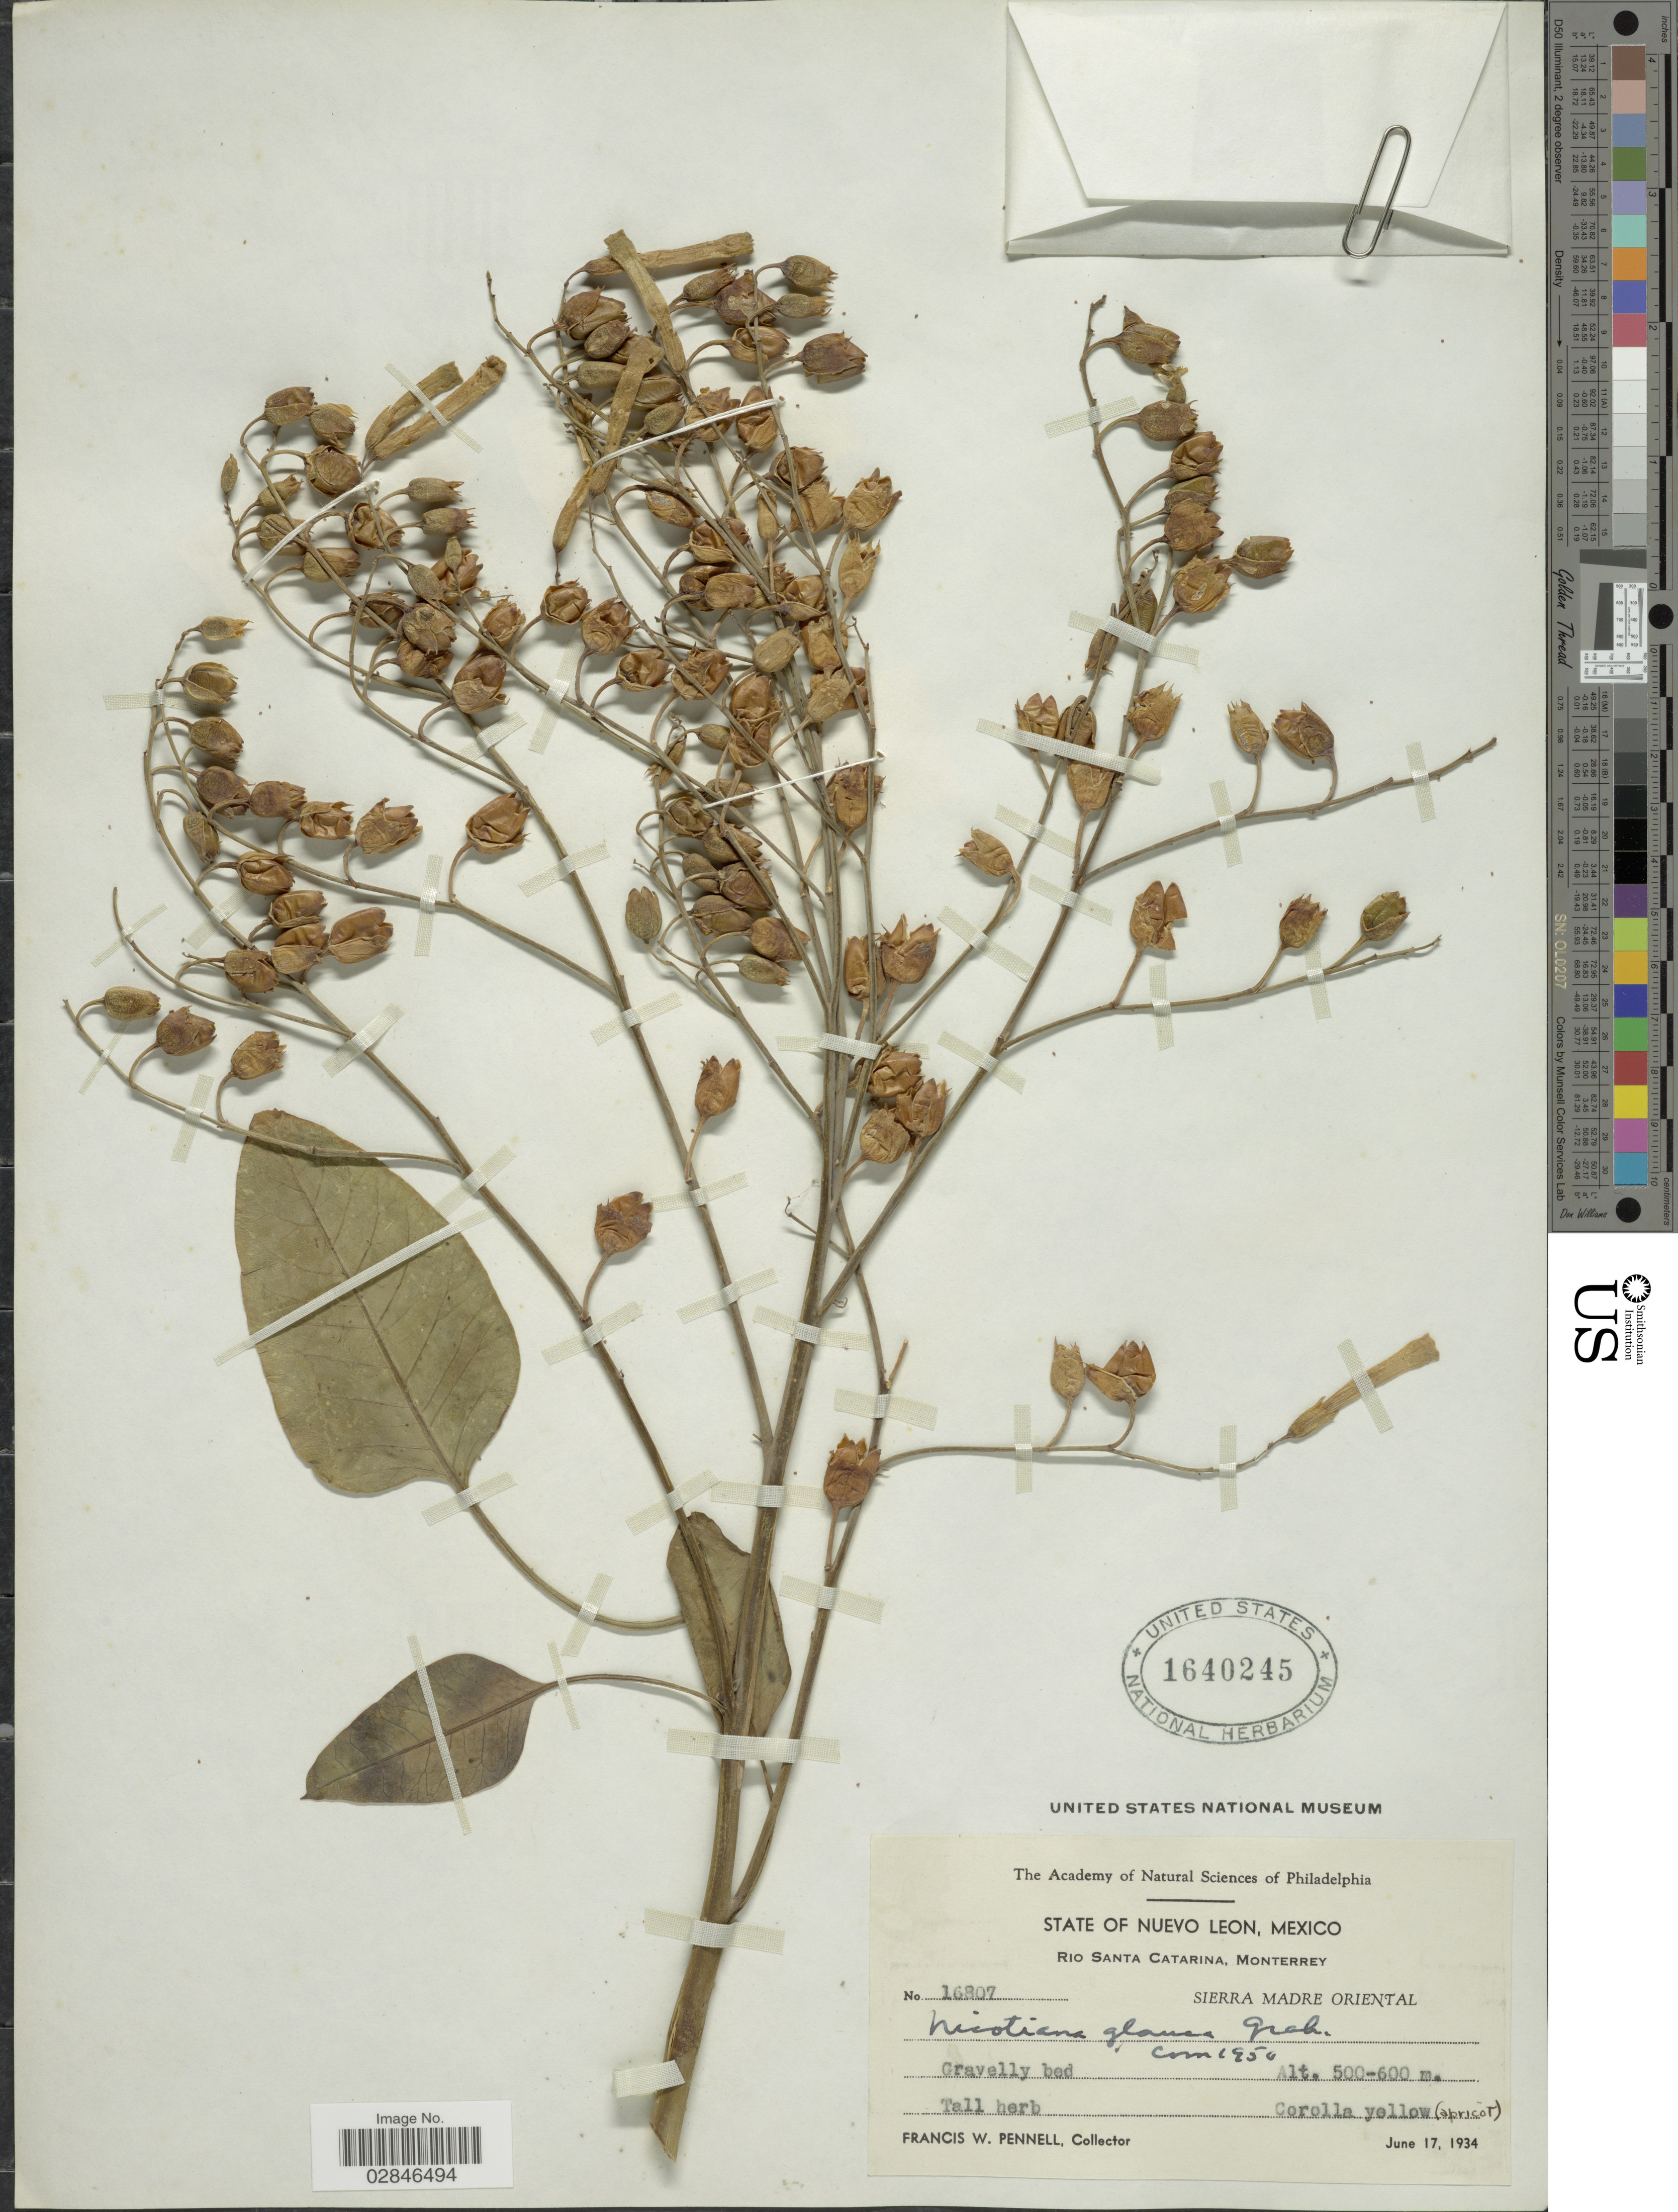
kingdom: Plantae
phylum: Tracheophyta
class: Magnoliopsida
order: Solanales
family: Solanaceae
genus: Nicotiana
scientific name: Nicotiana glauca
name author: Graham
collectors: F. W. Pennell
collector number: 16807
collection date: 1934-06-17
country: Mexico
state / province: Nuevo León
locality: Rio Santa Catarina, Monterrey, Sierra Madre Oriental.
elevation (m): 500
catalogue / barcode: US 1640245